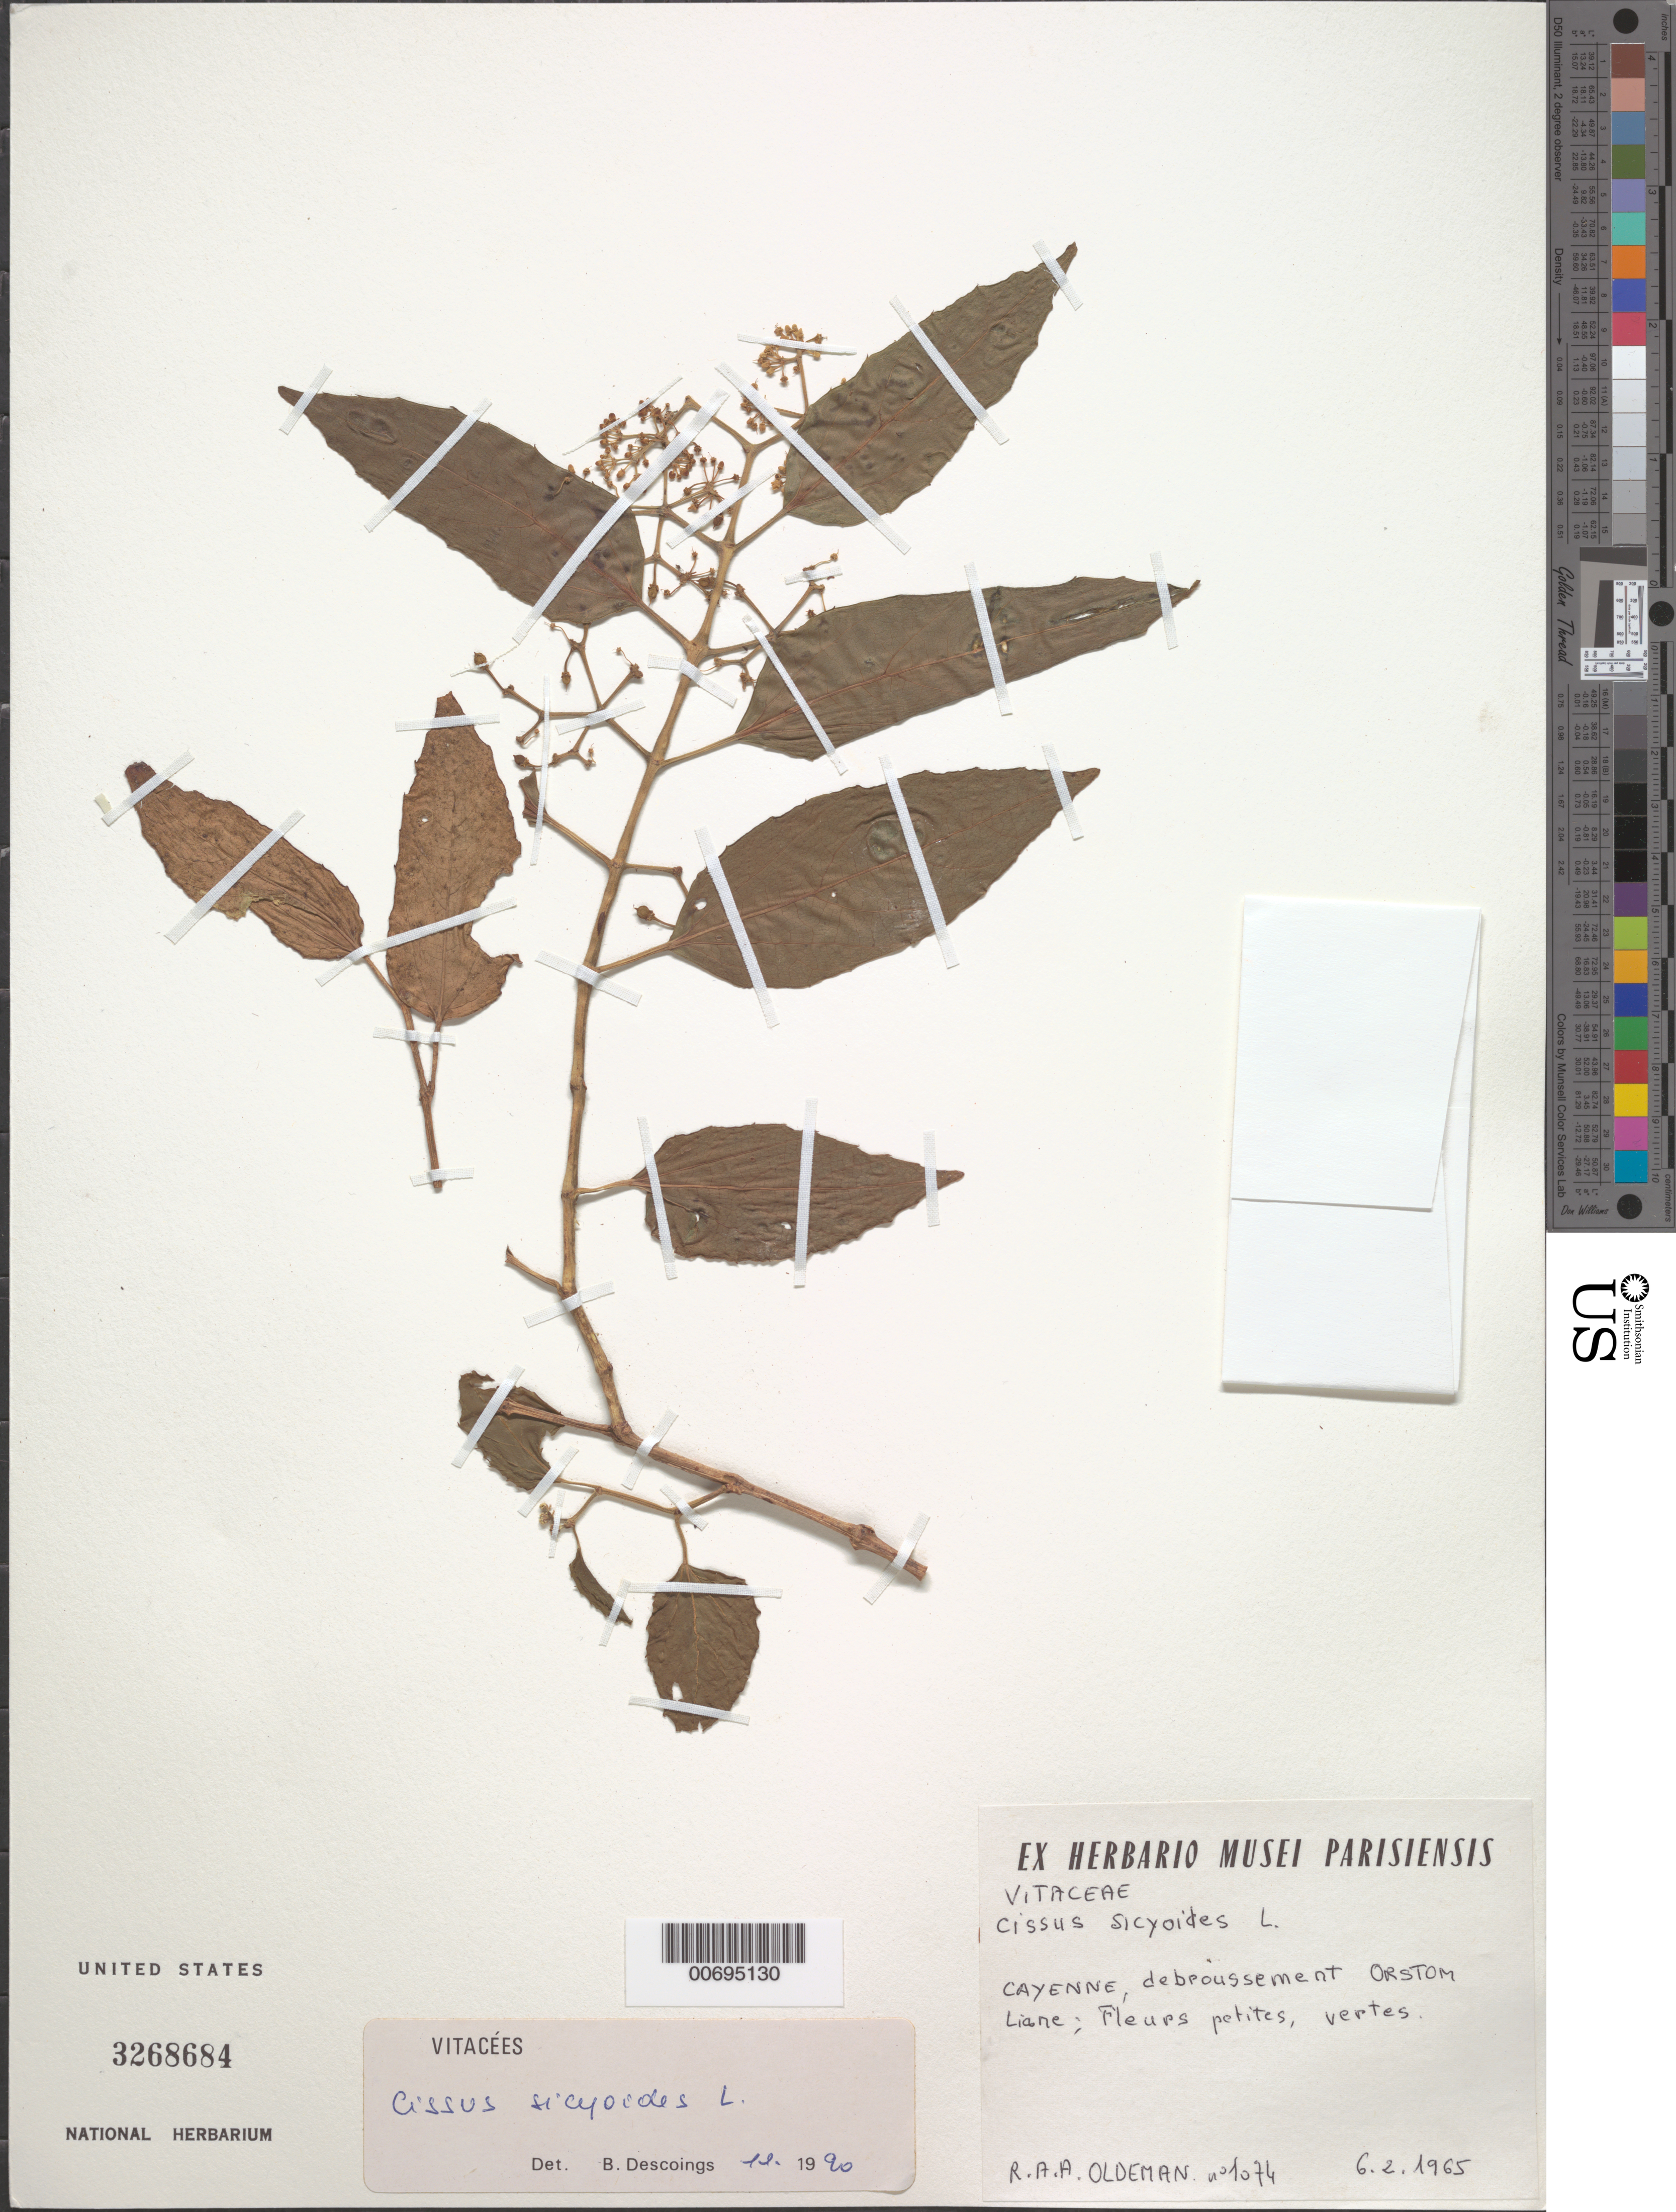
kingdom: Plantae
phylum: Tracheophyta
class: Magnoliopsida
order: Vitales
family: Vitaceae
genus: Cissus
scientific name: Cissus verticillata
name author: (L.) Nicolson & C.E. Jarvis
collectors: R. Oldeman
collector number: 1074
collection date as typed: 6-Feb-65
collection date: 1965-02-06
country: French Guiana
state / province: Cayenne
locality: Cayenne, Jardin ORSTOM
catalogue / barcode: US 3268684